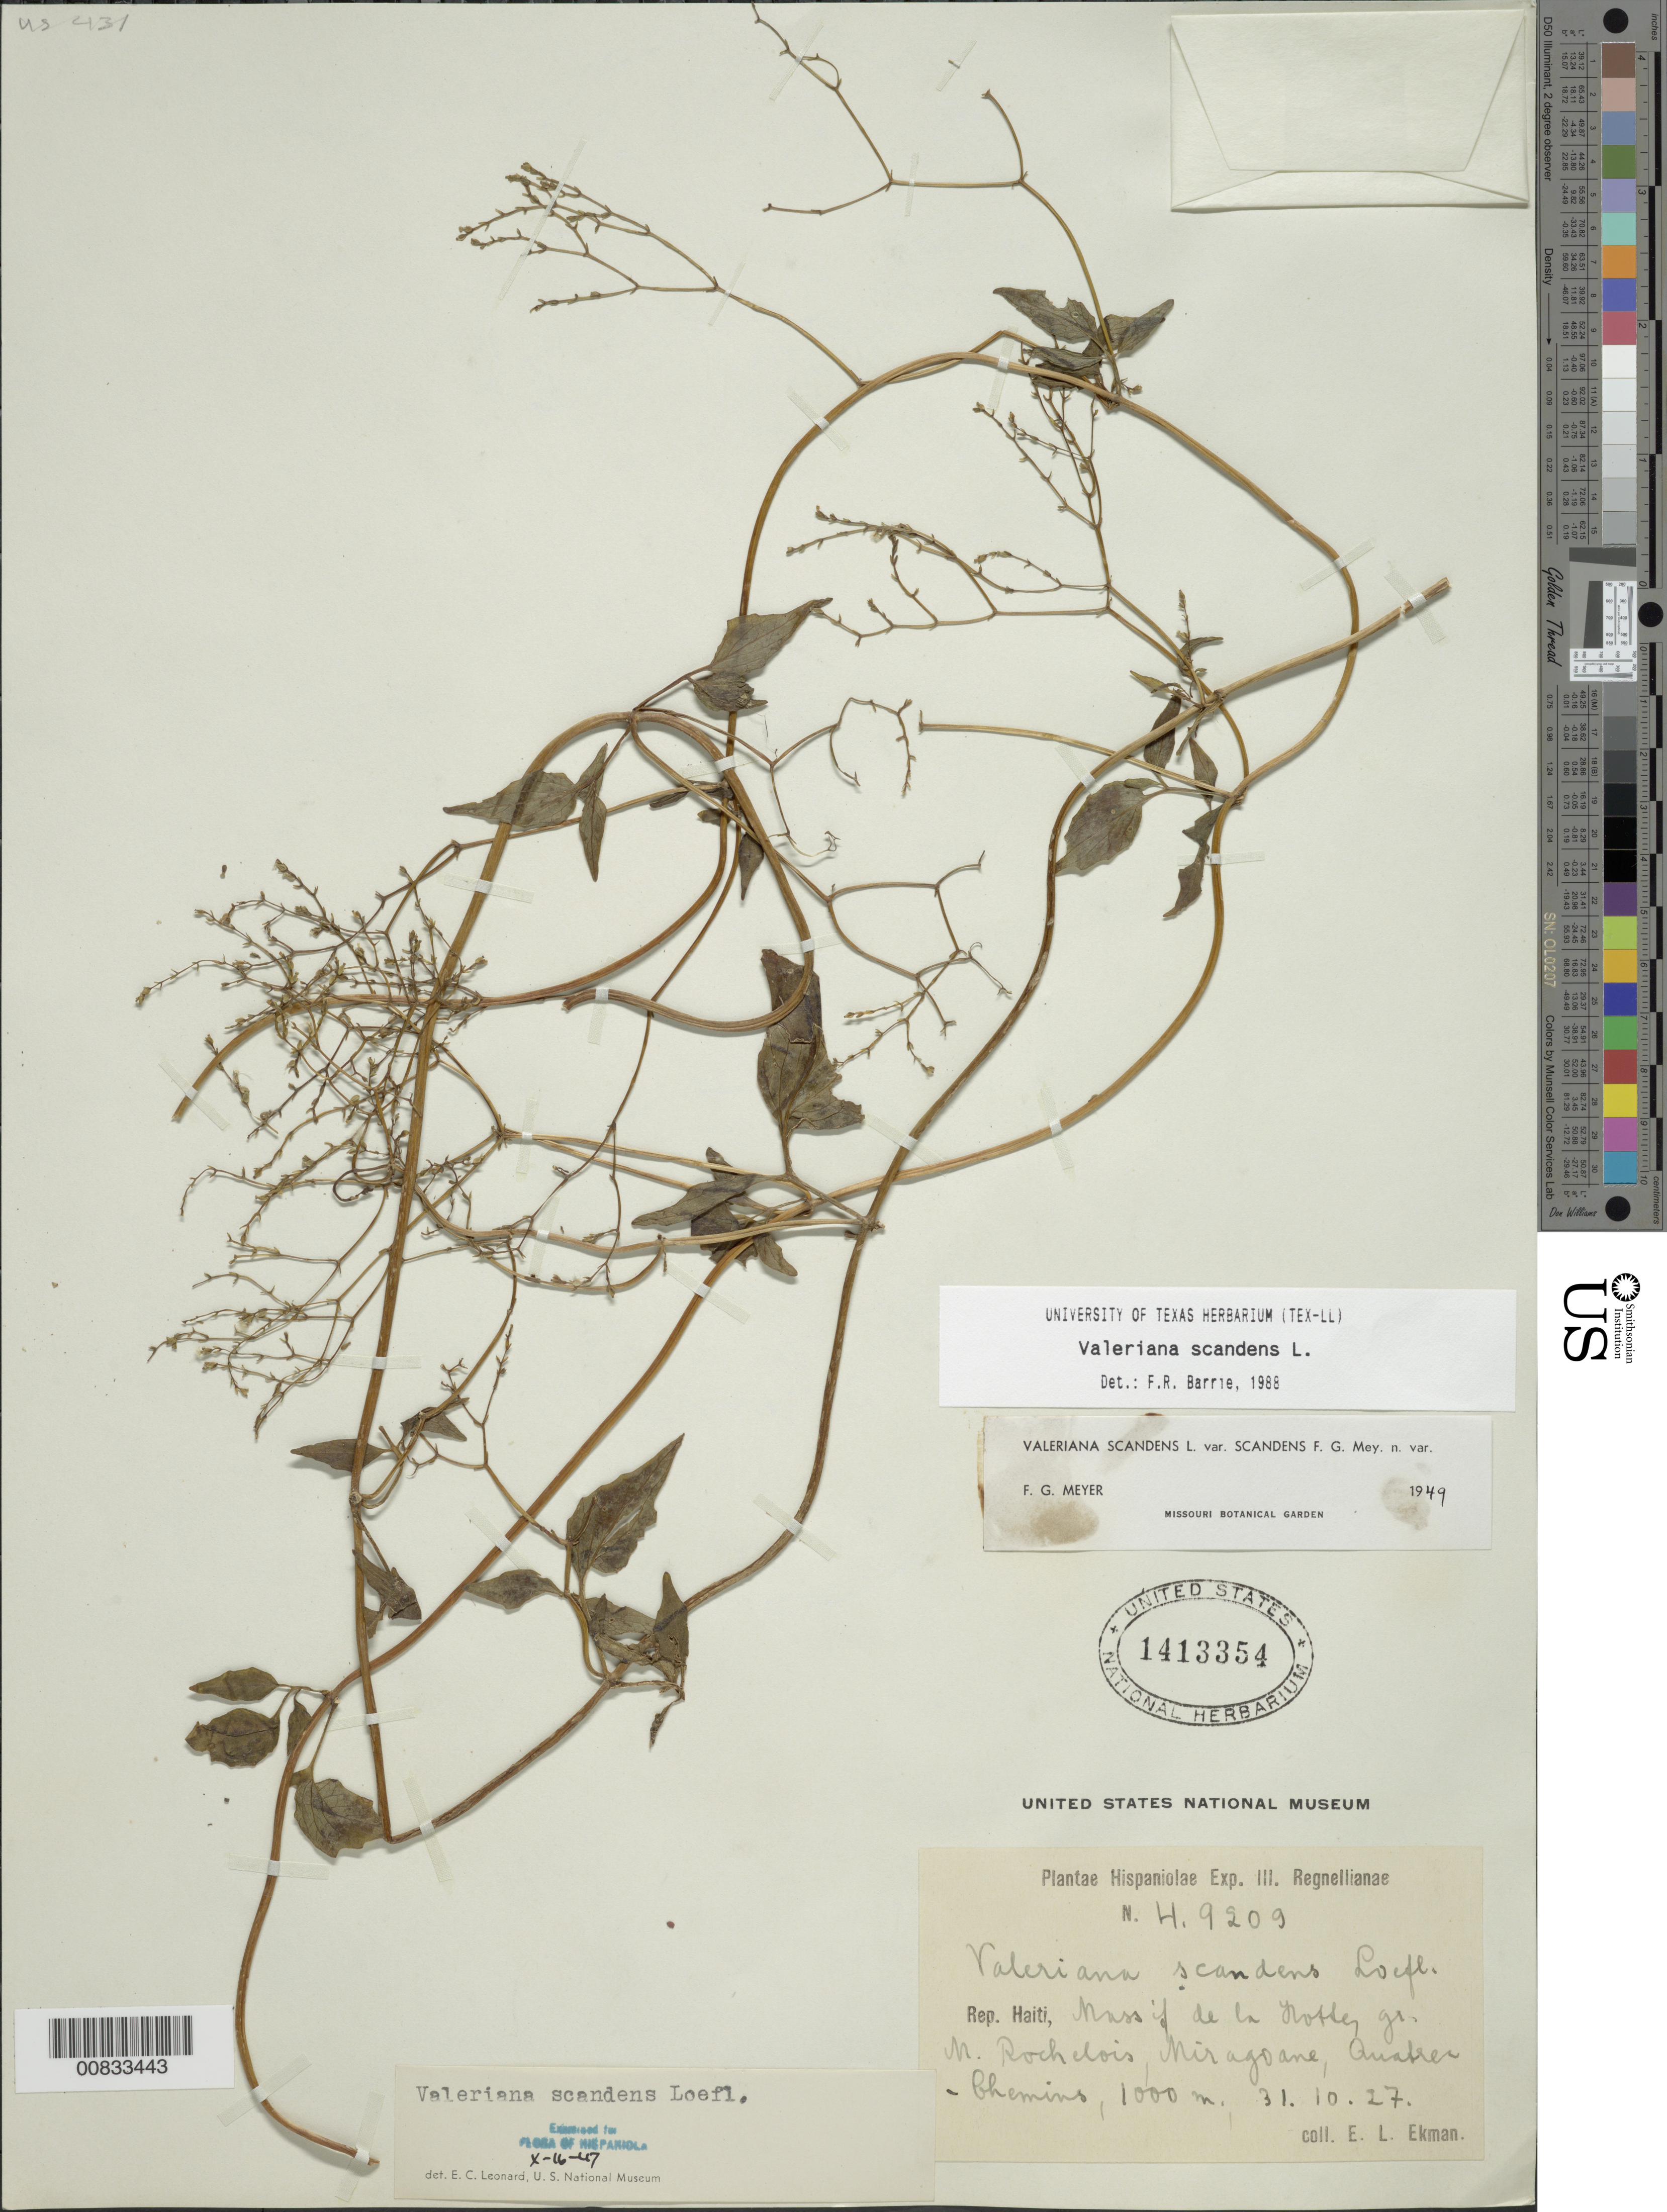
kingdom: Plantae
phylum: Tracheophyta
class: Magnoliopsida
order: Dipsacales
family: Caprifoliaceae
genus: Valeriana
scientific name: Valeriana domingensis x V. scandens L.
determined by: Barrie, F. R.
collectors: E. L. Ekman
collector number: H 9209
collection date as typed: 31 Oct 1927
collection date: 1927-10-31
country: Haiti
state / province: Ouest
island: Hispaniola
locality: Massif de la Hotte, Gr. M. Rochelois, Miragoane, Quatre-Chemins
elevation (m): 1000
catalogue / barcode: US 1413354